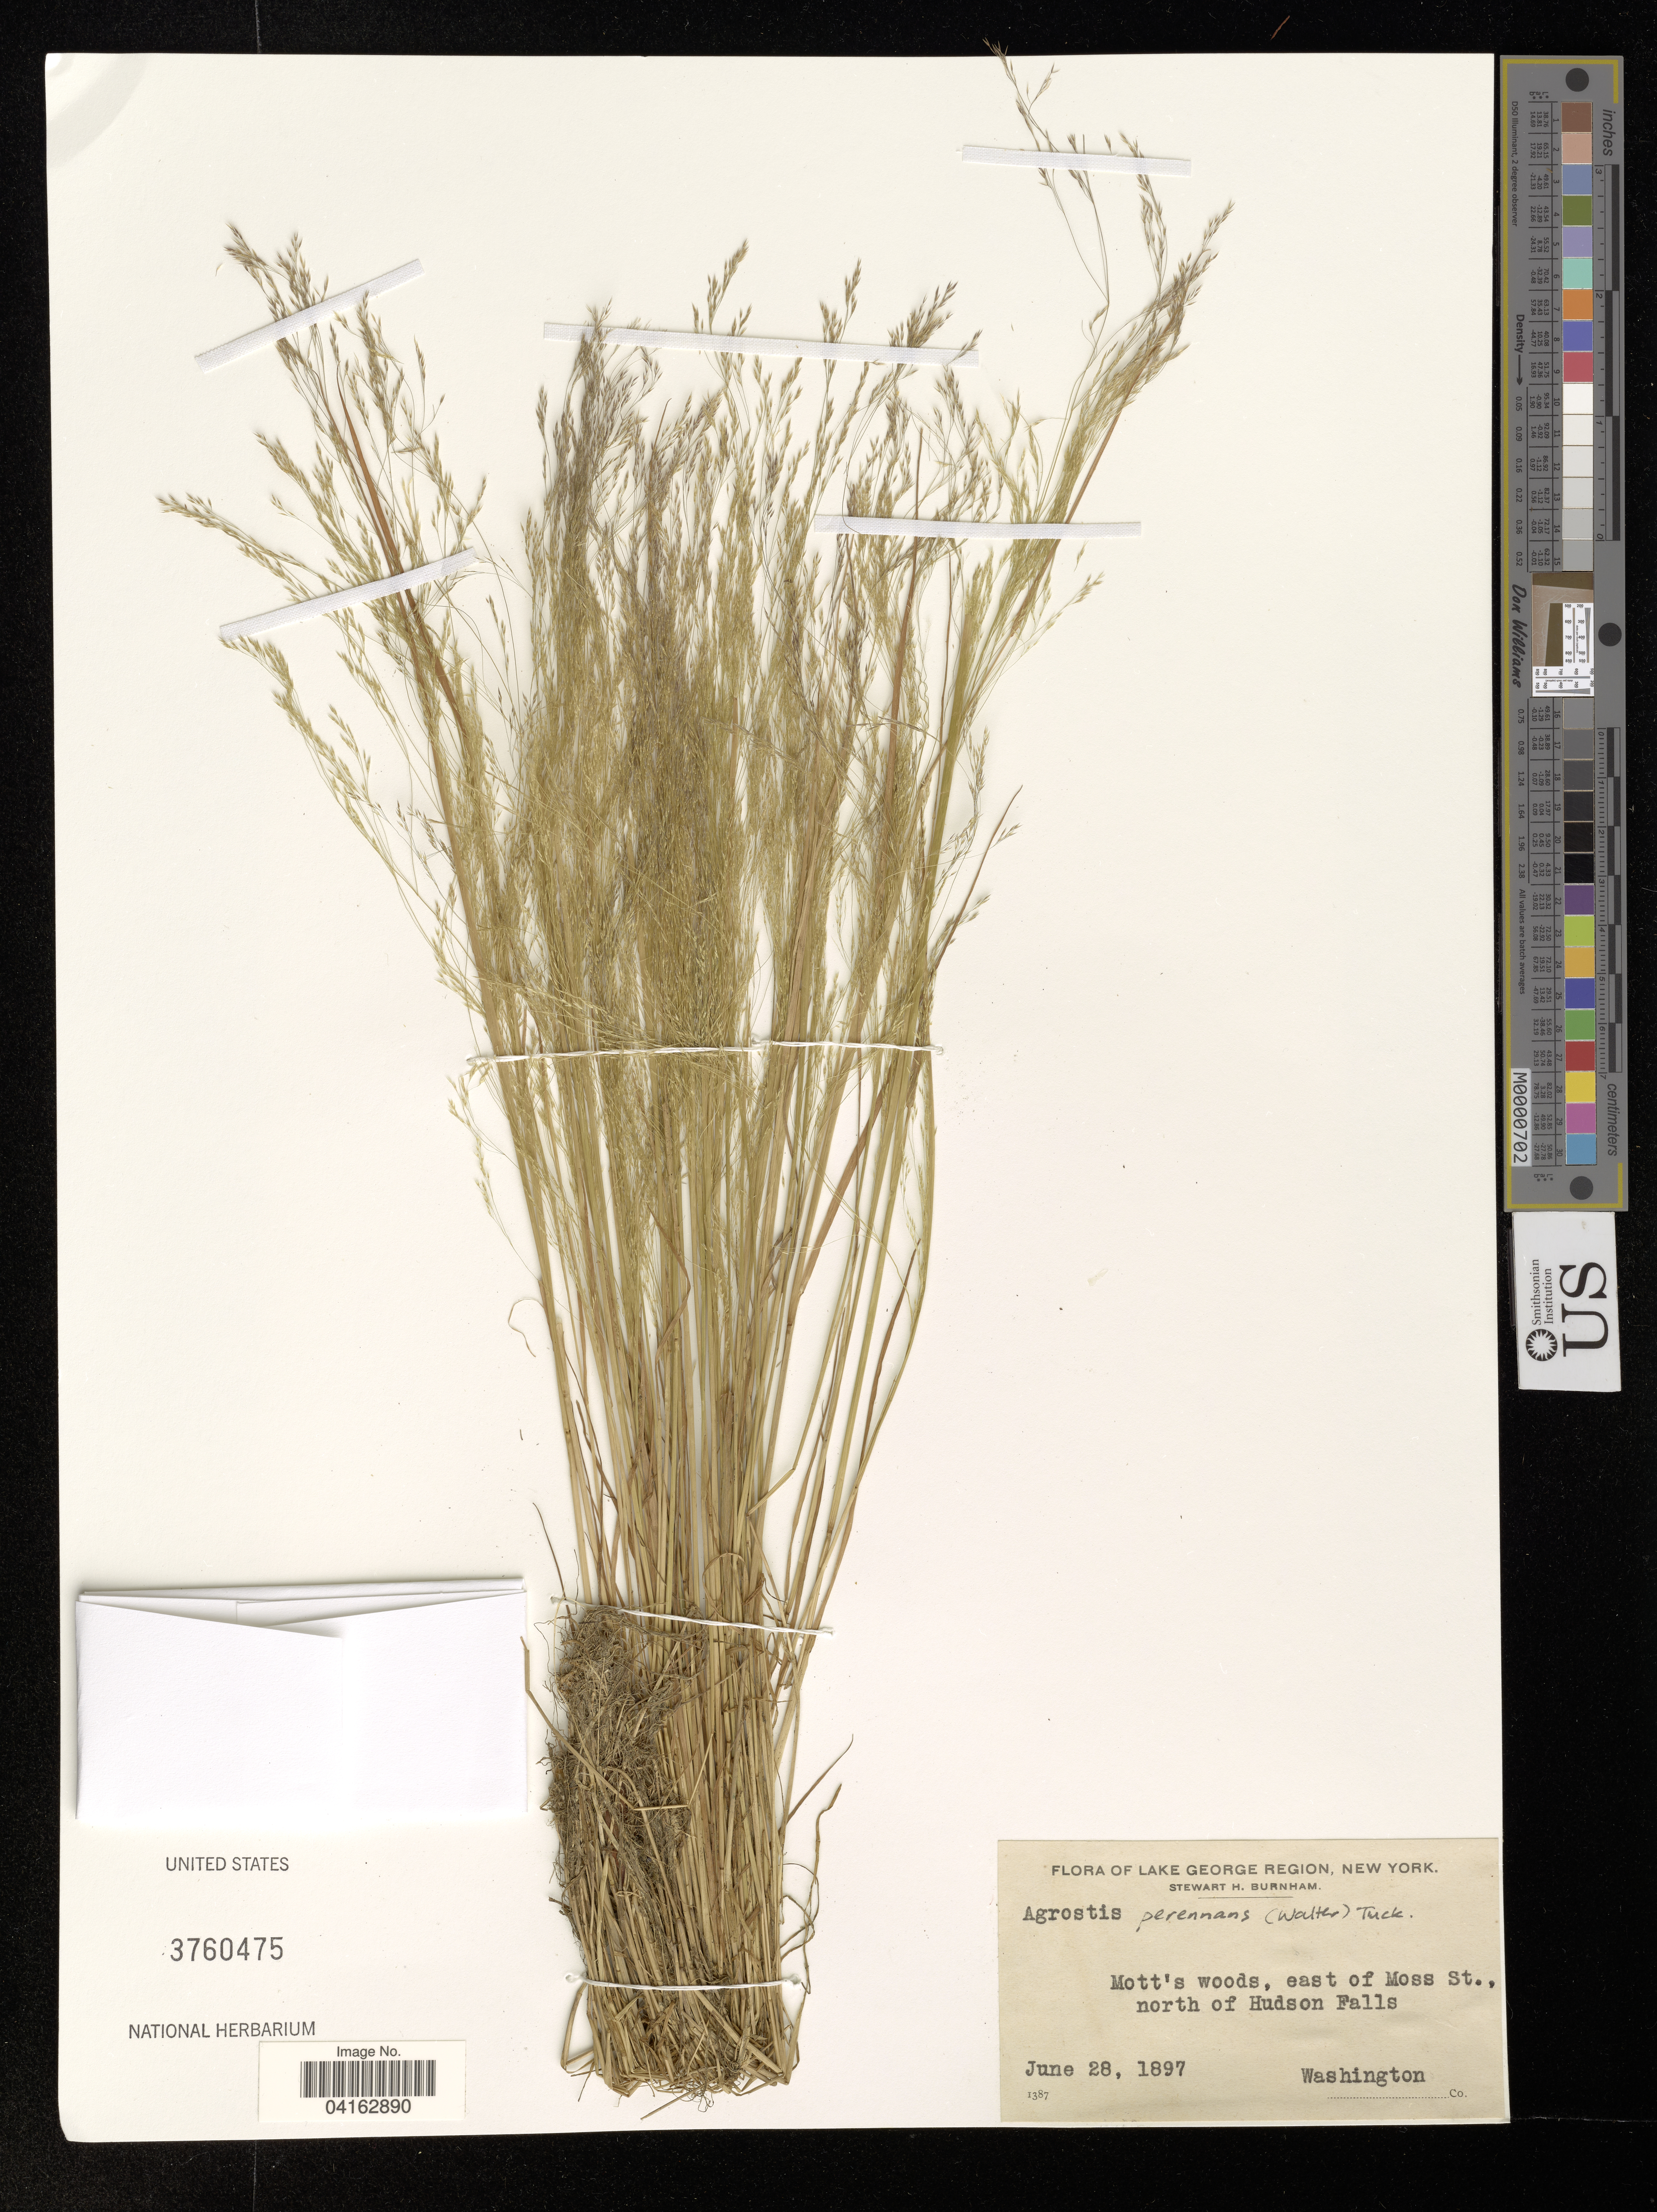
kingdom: Plantae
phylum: Tracheophyta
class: Liliopsida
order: Poales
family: Poaceae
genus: Agrostis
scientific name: Agrostis perennans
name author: (Walter) Tuck.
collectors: S. Burnham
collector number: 1387?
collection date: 1897-06-28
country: United States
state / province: New York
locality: Lake George Region. East of Moss St., north of Hudson Falls. Washington Co.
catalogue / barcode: US 3760475